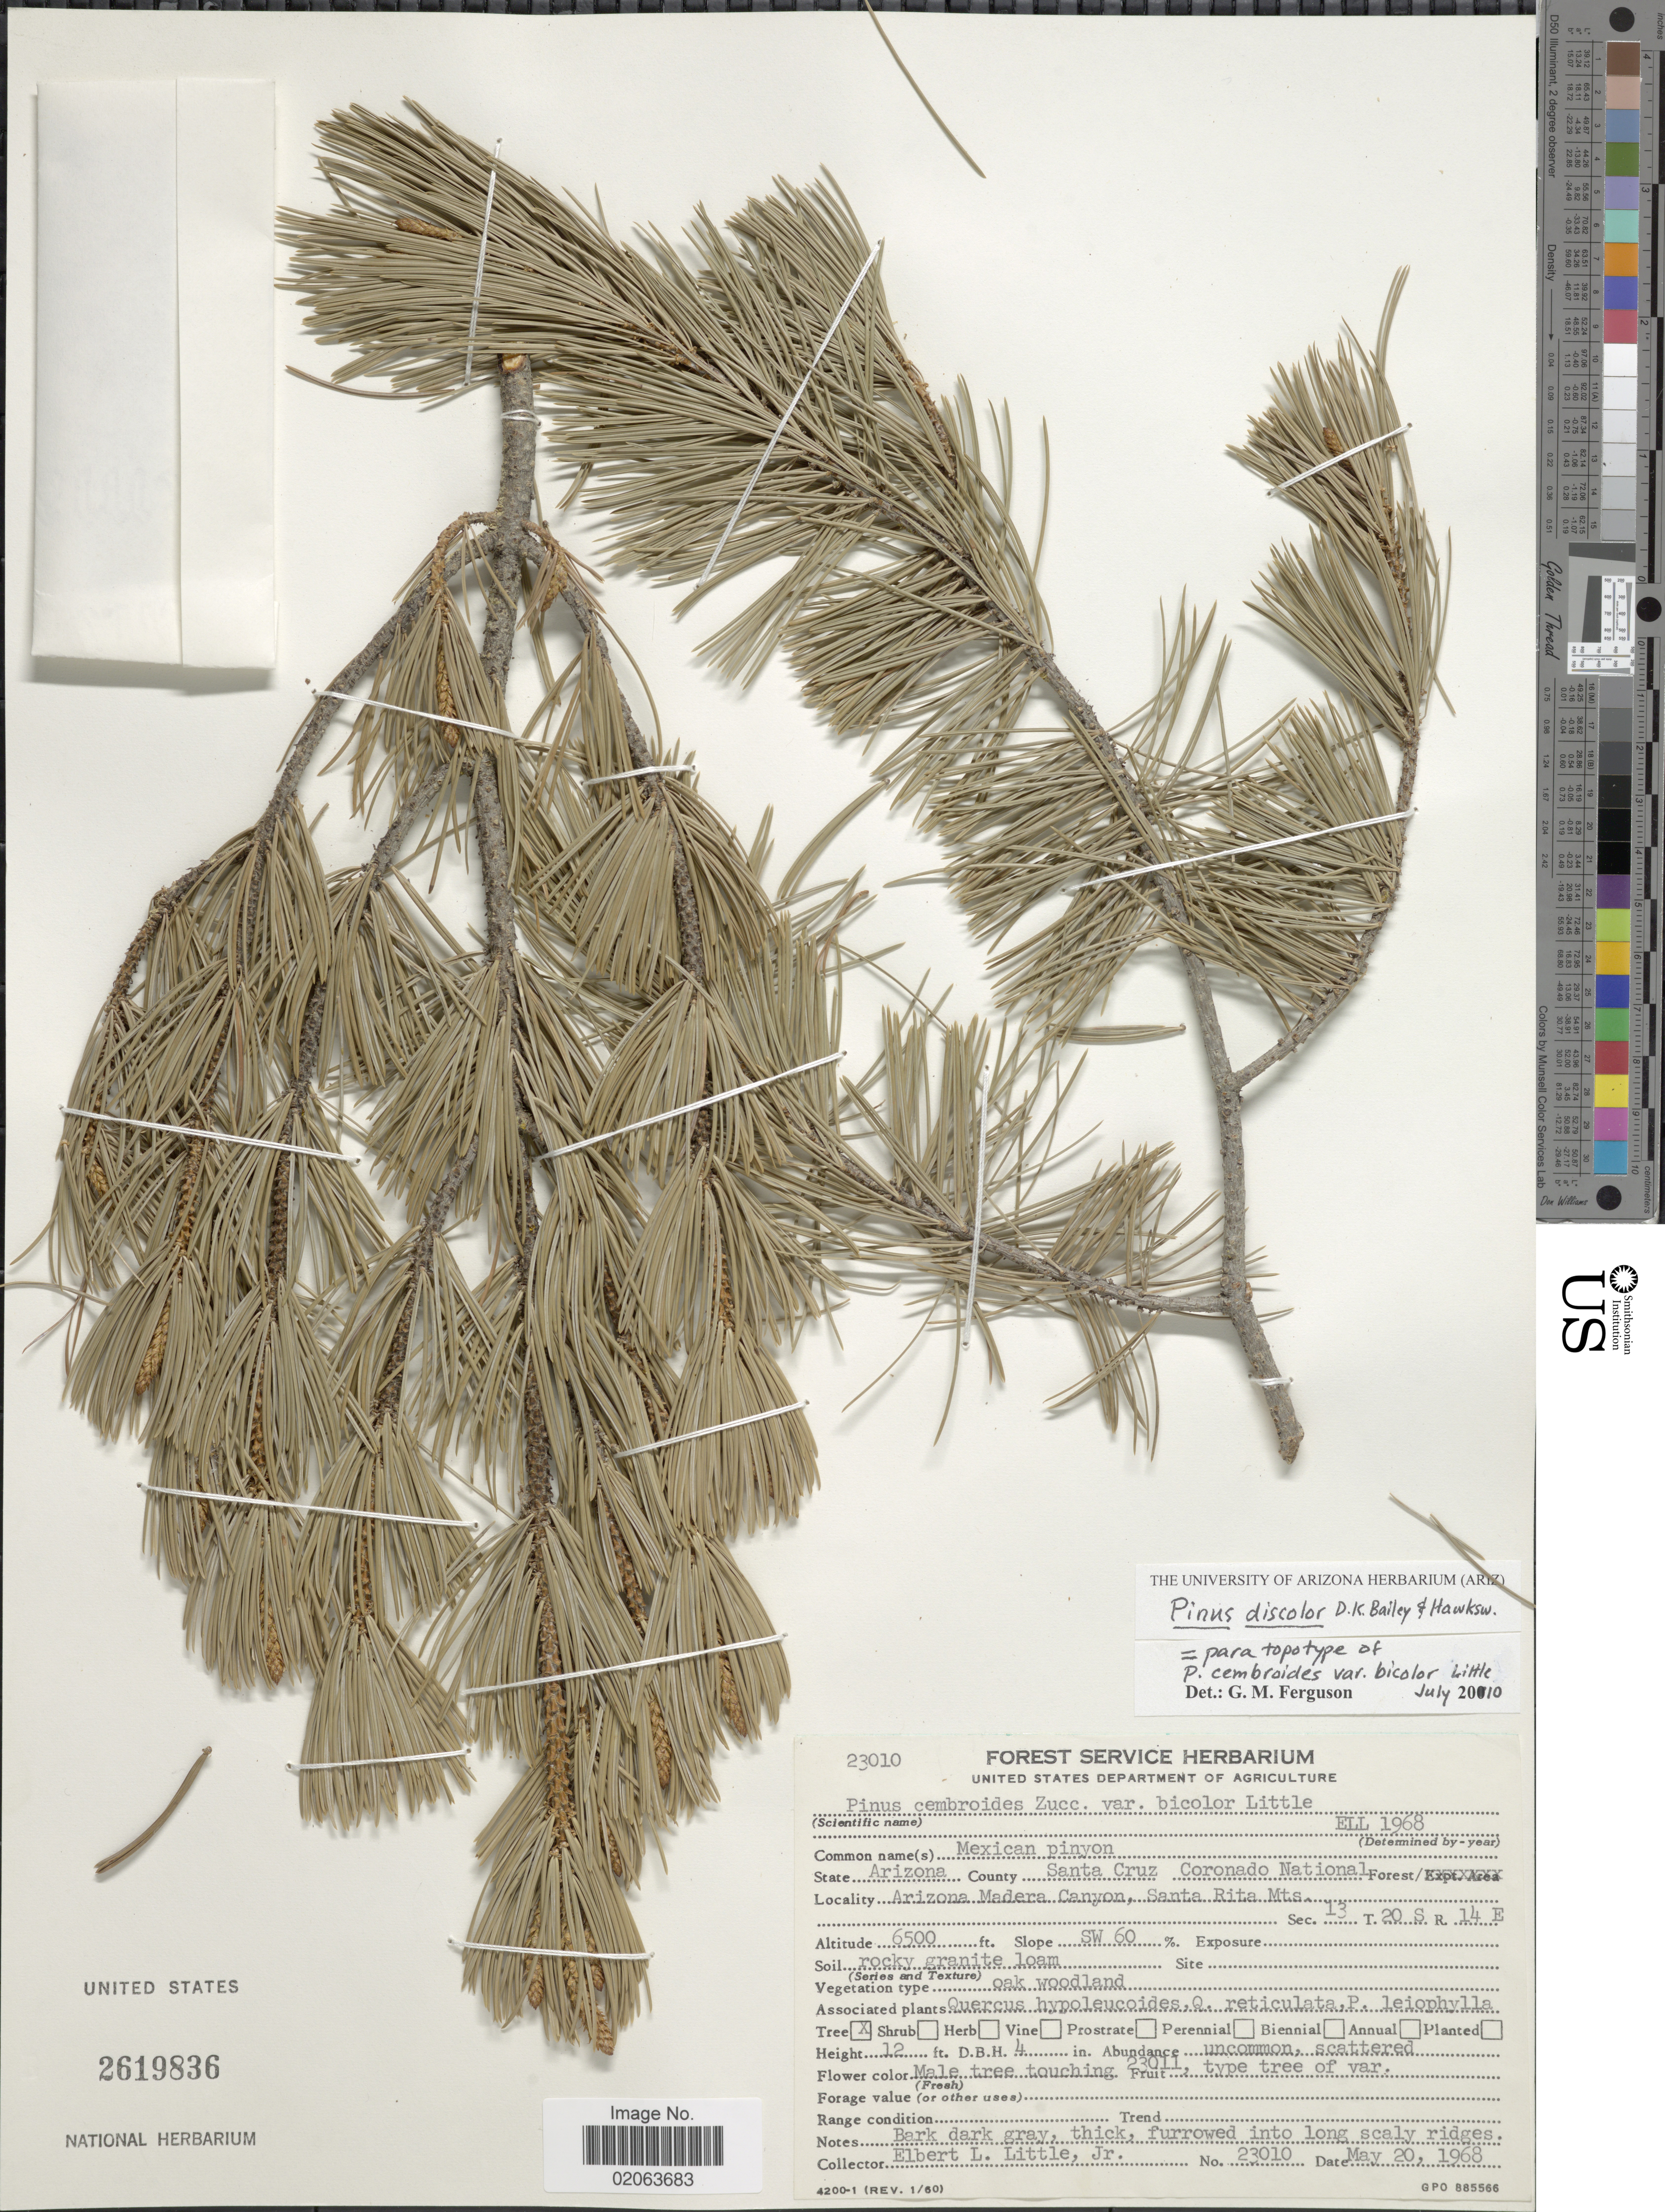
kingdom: Plantae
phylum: Tracheophyta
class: Pinopsida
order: Pinales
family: Pinaceae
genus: Pinus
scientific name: Pinus discolor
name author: D.K. Bailey & Hawksw.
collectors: E. L. Little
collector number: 23010/ELL1968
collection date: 1968-05-20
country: United States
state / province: Arizona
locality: County: Santa Cruz. Coronado National Forest. Arizona Madera Canyon, Santa Rita Mts.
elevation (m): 1981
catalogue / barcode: US 2619836